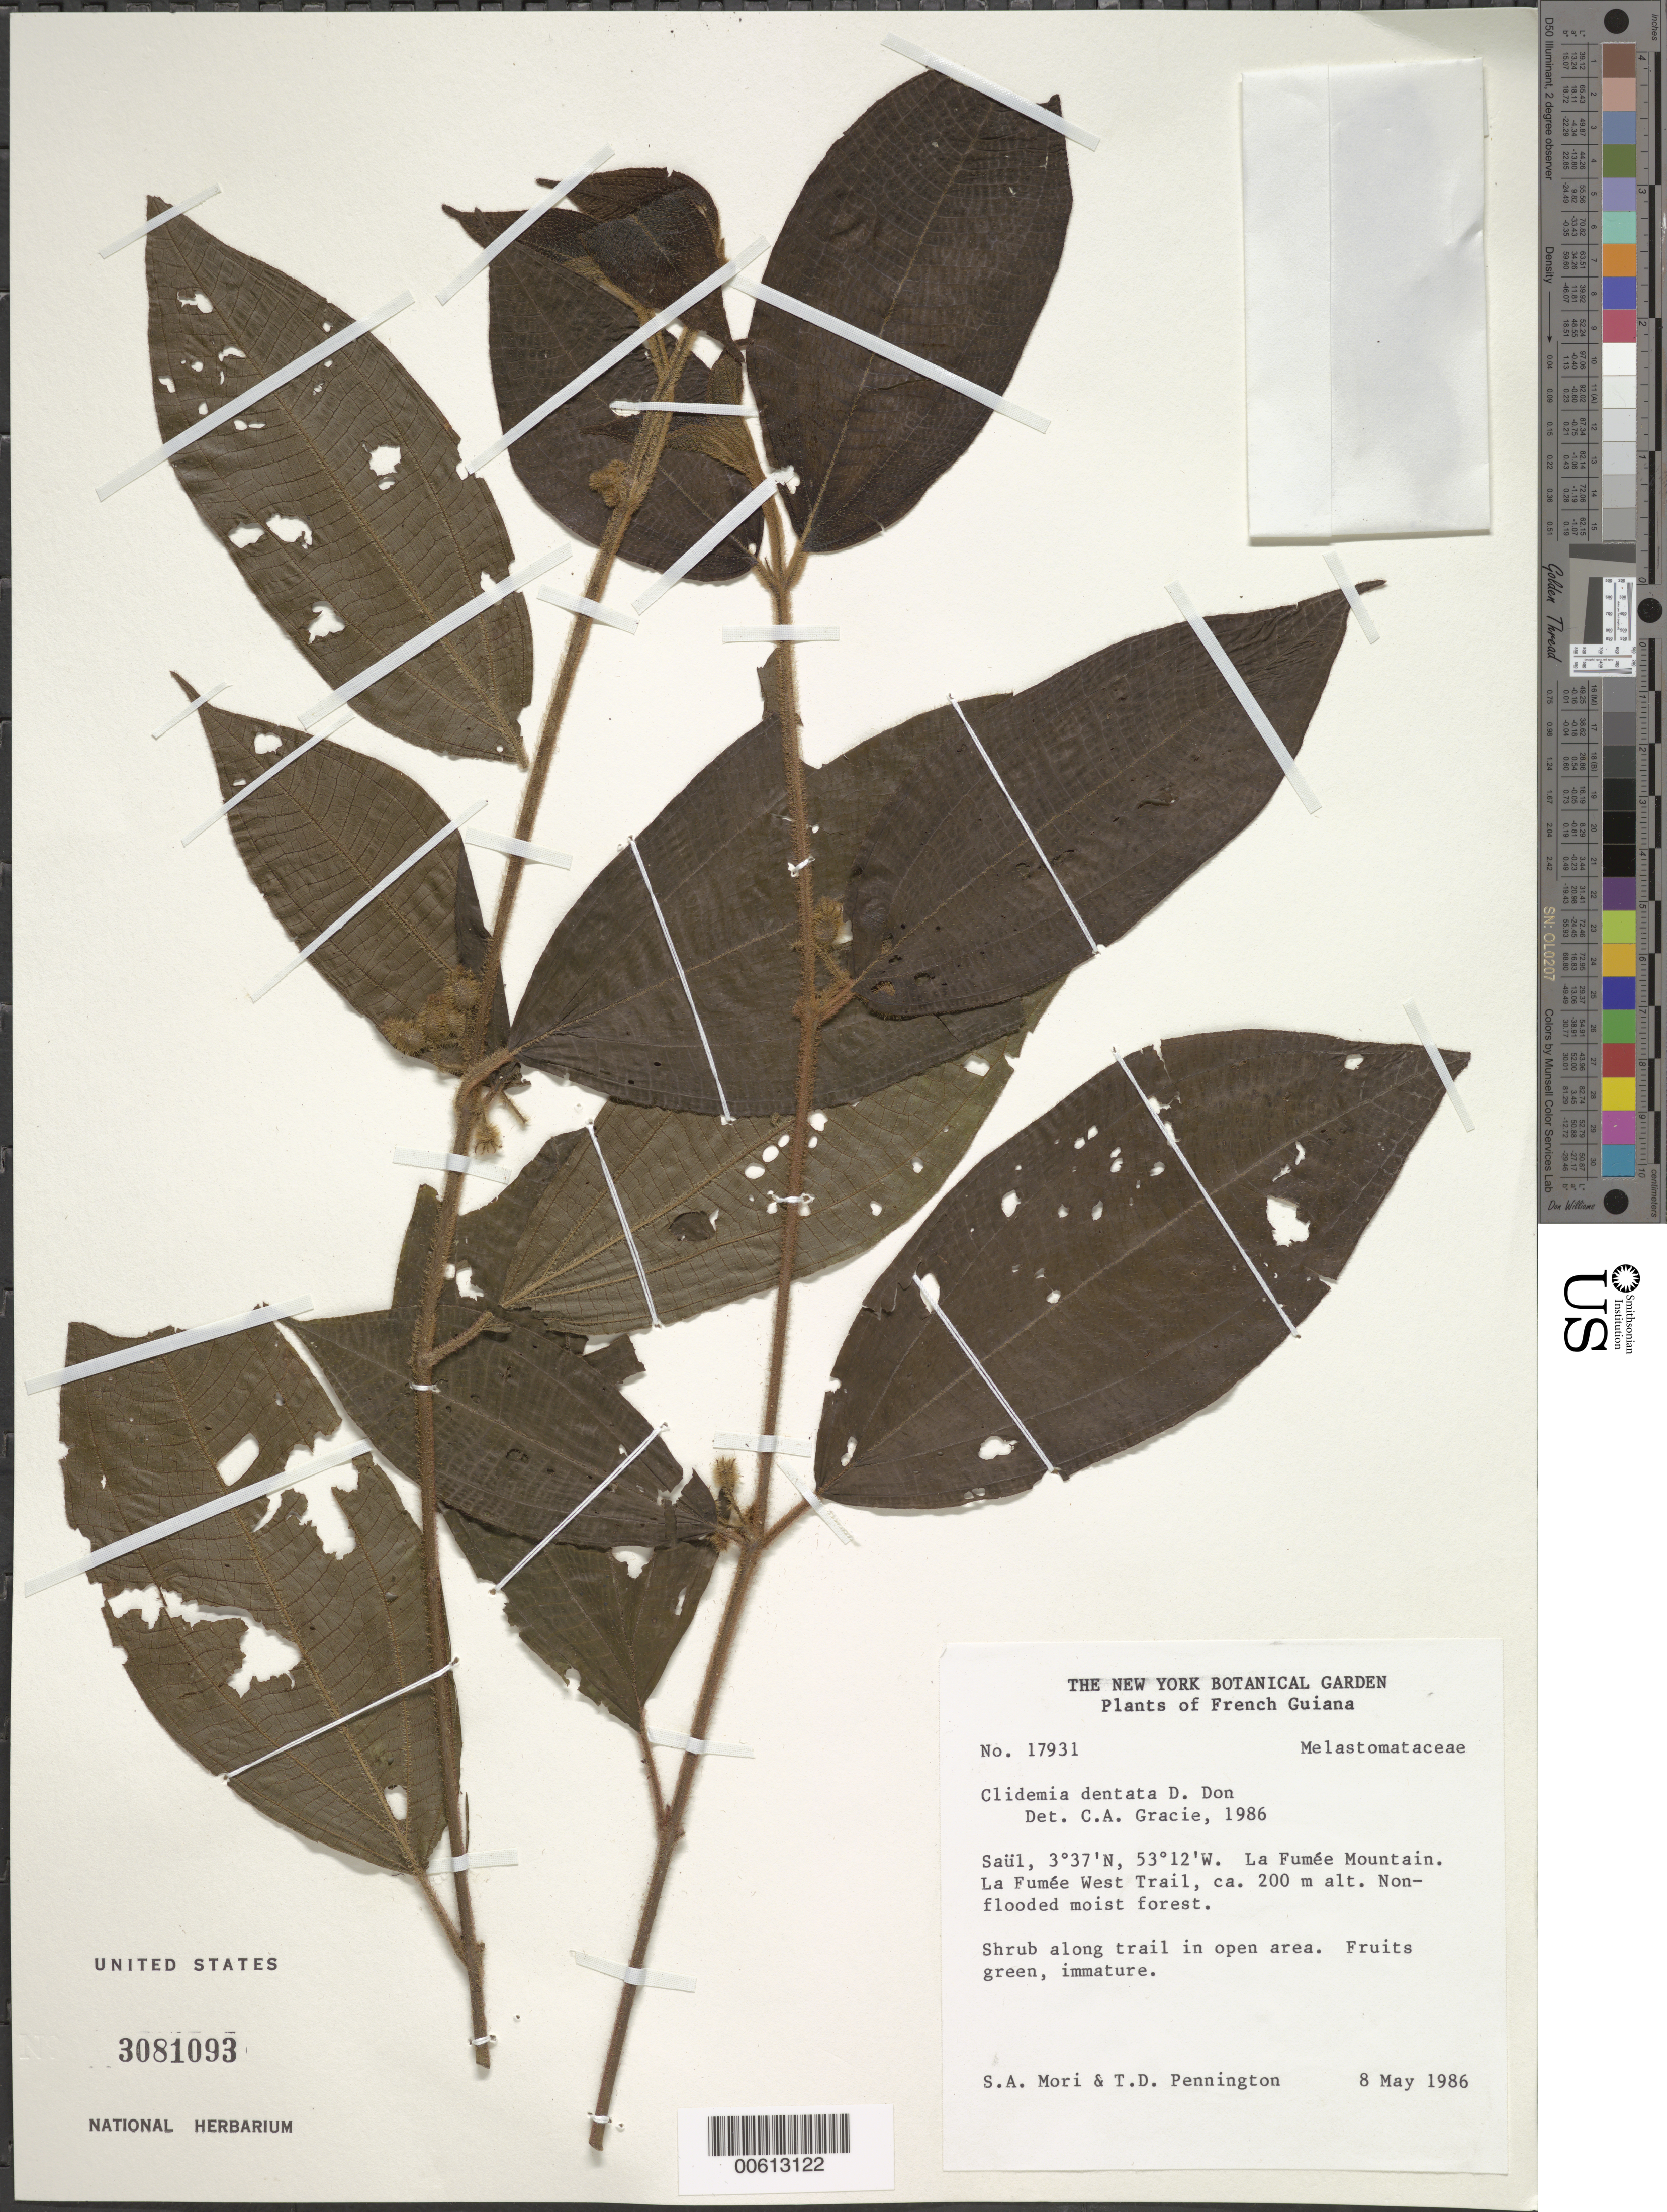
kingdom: Plantae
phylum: Tracheophyta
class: Magnoliopsida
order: Myrtales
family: Melastomataceae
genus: Clidemia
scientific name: Clidemia dentata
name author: D. Don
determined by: Gracie, Carol A.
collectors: S. Mori & T. D. Pennington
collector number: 17931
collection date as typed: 8-May-86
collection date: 1986-05-08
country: French Guiana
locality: Saül, La Fumée Mountain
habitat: Non-flooded moist forest. Along trail in open area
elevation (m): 200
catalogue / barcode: US 3081093